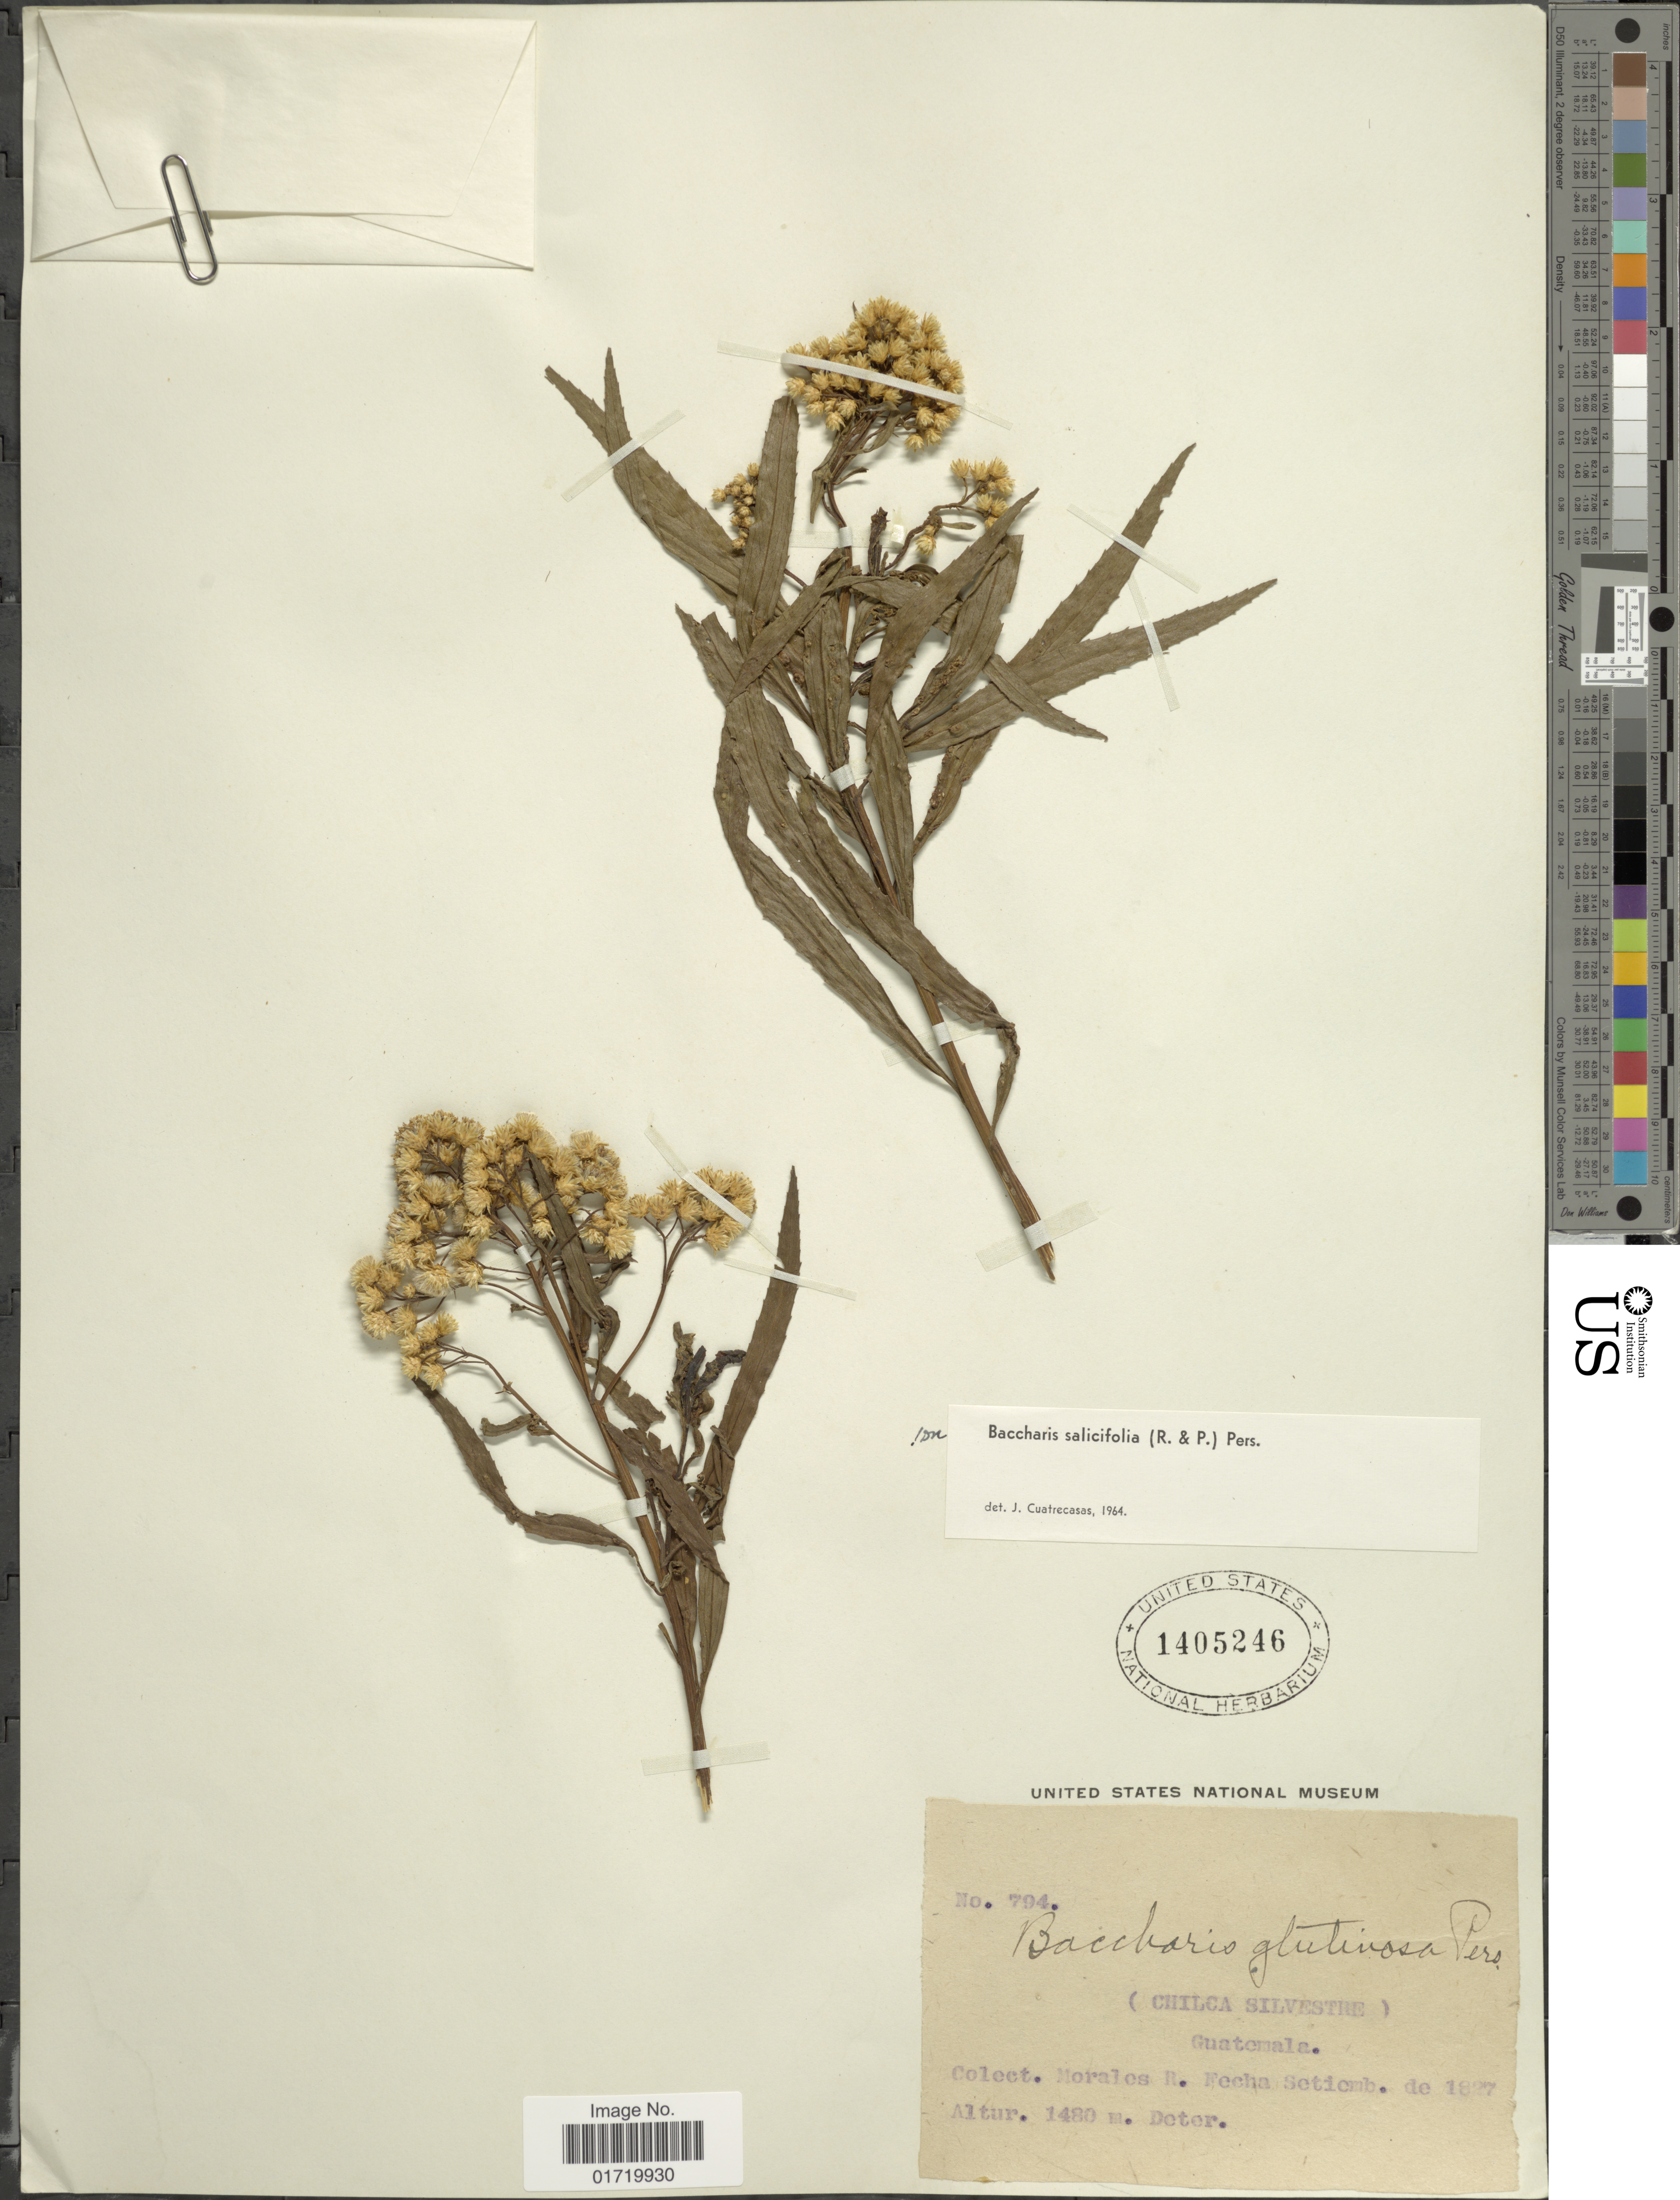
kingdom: Plantae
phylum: Tracheophyta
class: Magnoliopsida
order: Asterales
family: Asteraceae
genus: Baccharis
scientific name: Baccharis salicifolia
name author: (Ruiz & Pav.) Pers.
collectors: R. Morales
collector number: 794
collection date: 1827-09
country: Guatemala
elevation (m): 1480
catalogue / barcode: US 1405246